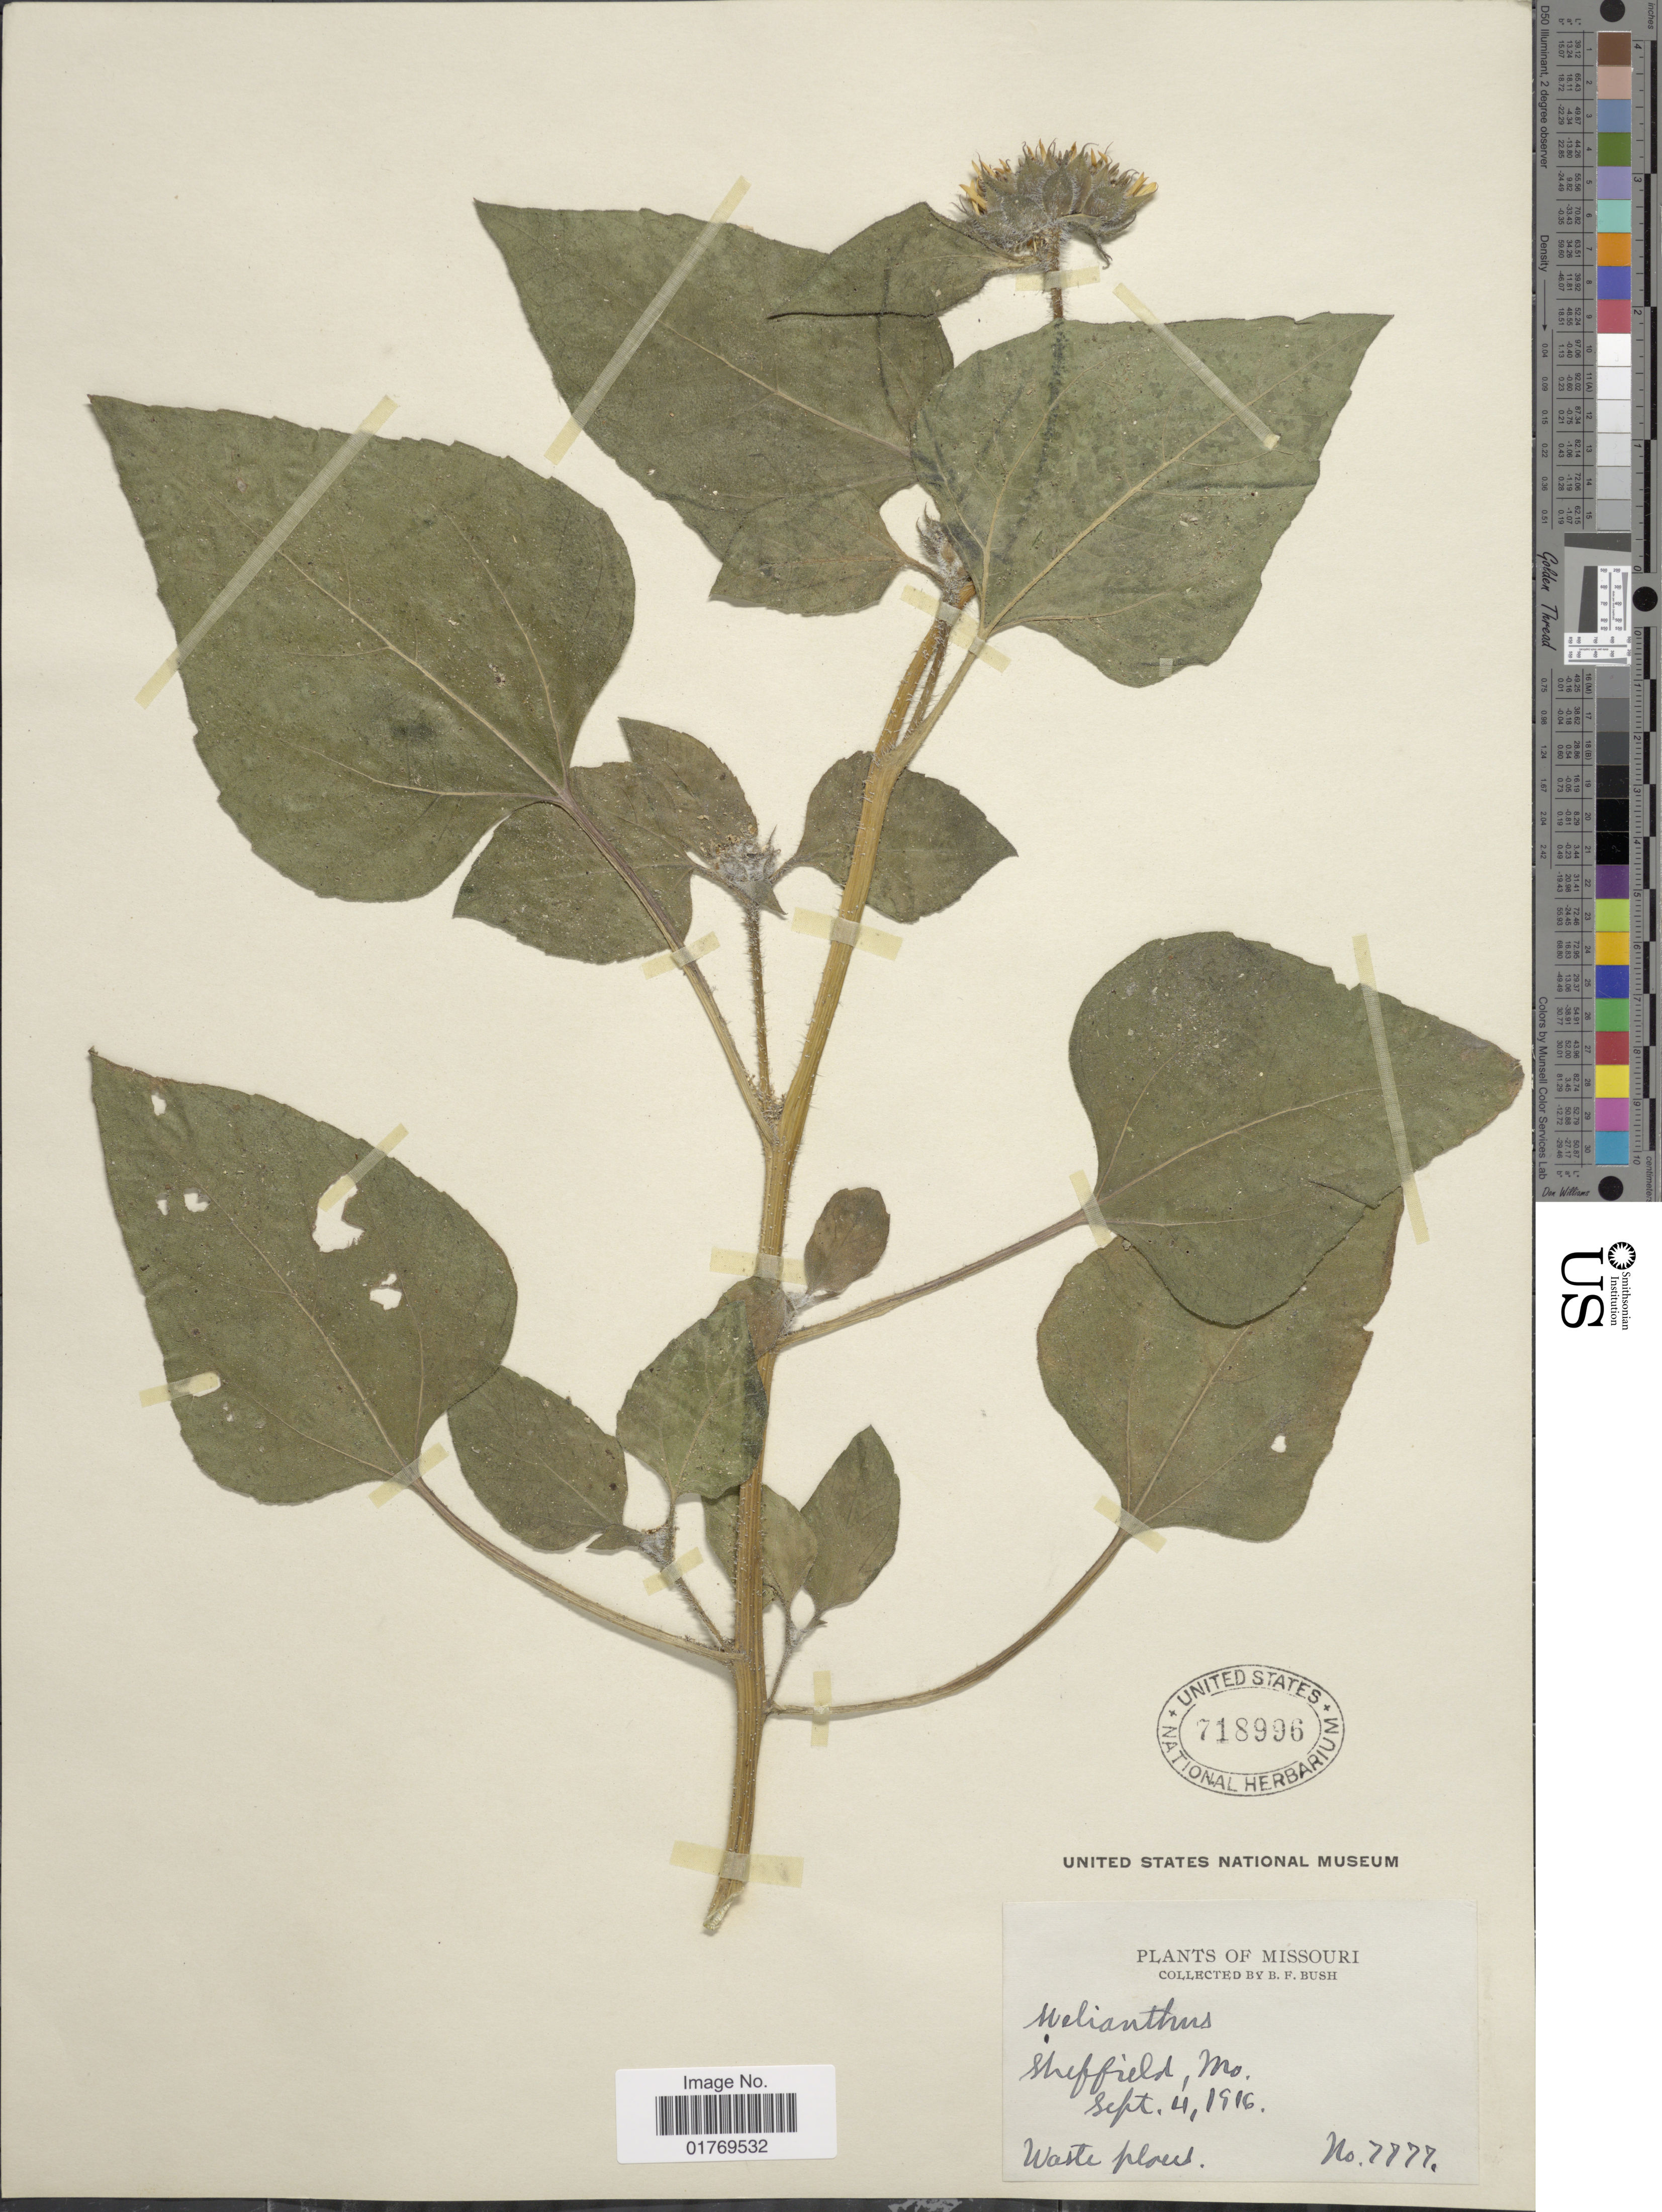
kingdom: Plantae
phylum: Tracheophyta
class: Magnoliopsida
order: Asterales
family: Asteraceae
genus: Helianthus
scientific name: Helianthus annuus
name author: L.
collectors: B. F. Bush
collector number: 7777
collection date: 1916-09-04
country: United States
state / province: Missouri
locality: Sheffield, Mo.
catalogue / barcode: US 718996